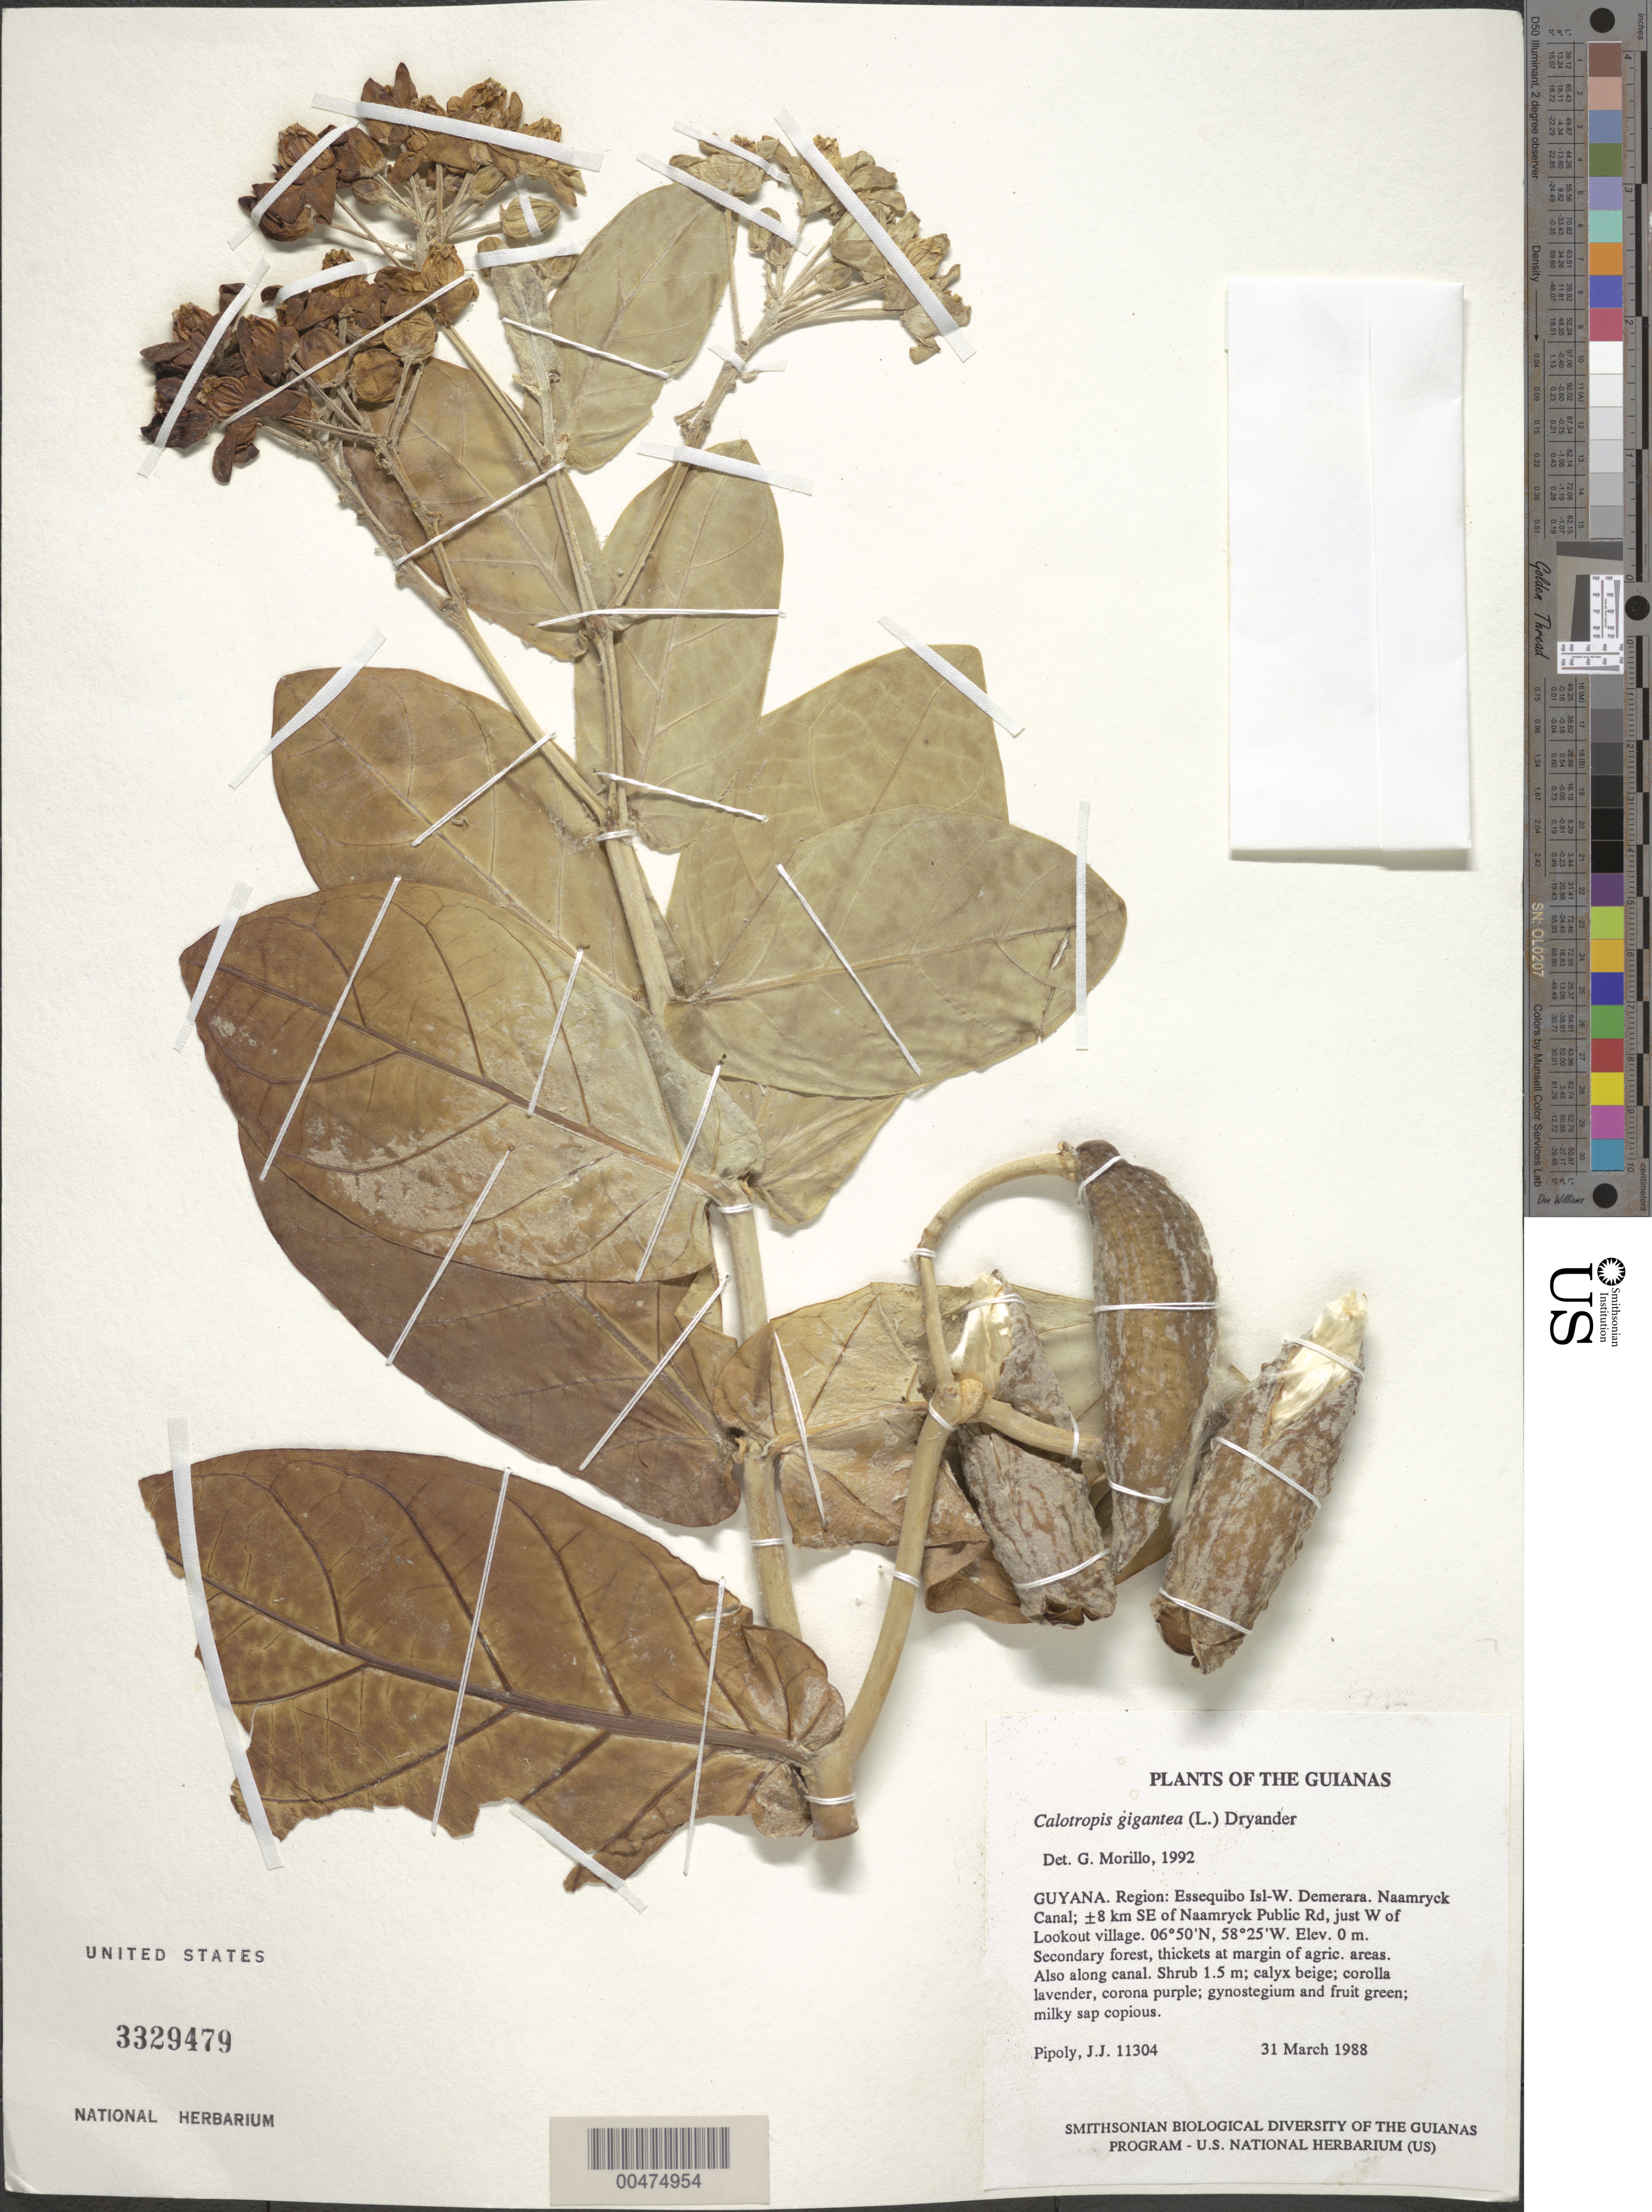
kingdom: Plantae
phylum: Tracheophyta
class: Magnoliopsida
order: Gentianales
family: Apocynaceae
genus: Calotropis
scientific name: Calotropis gigantea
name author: (L.) W.T. Aiton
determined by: Morillo, G. N.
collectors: J. J. Pipoly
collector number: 11304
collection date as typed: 31 March 1987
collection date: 1987-03-31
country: Guyana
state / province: Essequibo Isl-W. Demerara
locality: Naamryck Canal; ±8 km SE of Naamryck Public Rd, just W of Lookout village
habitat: Secondary forest, thickets at margin of agric. areas. Also along canal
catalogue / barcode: US 3329479